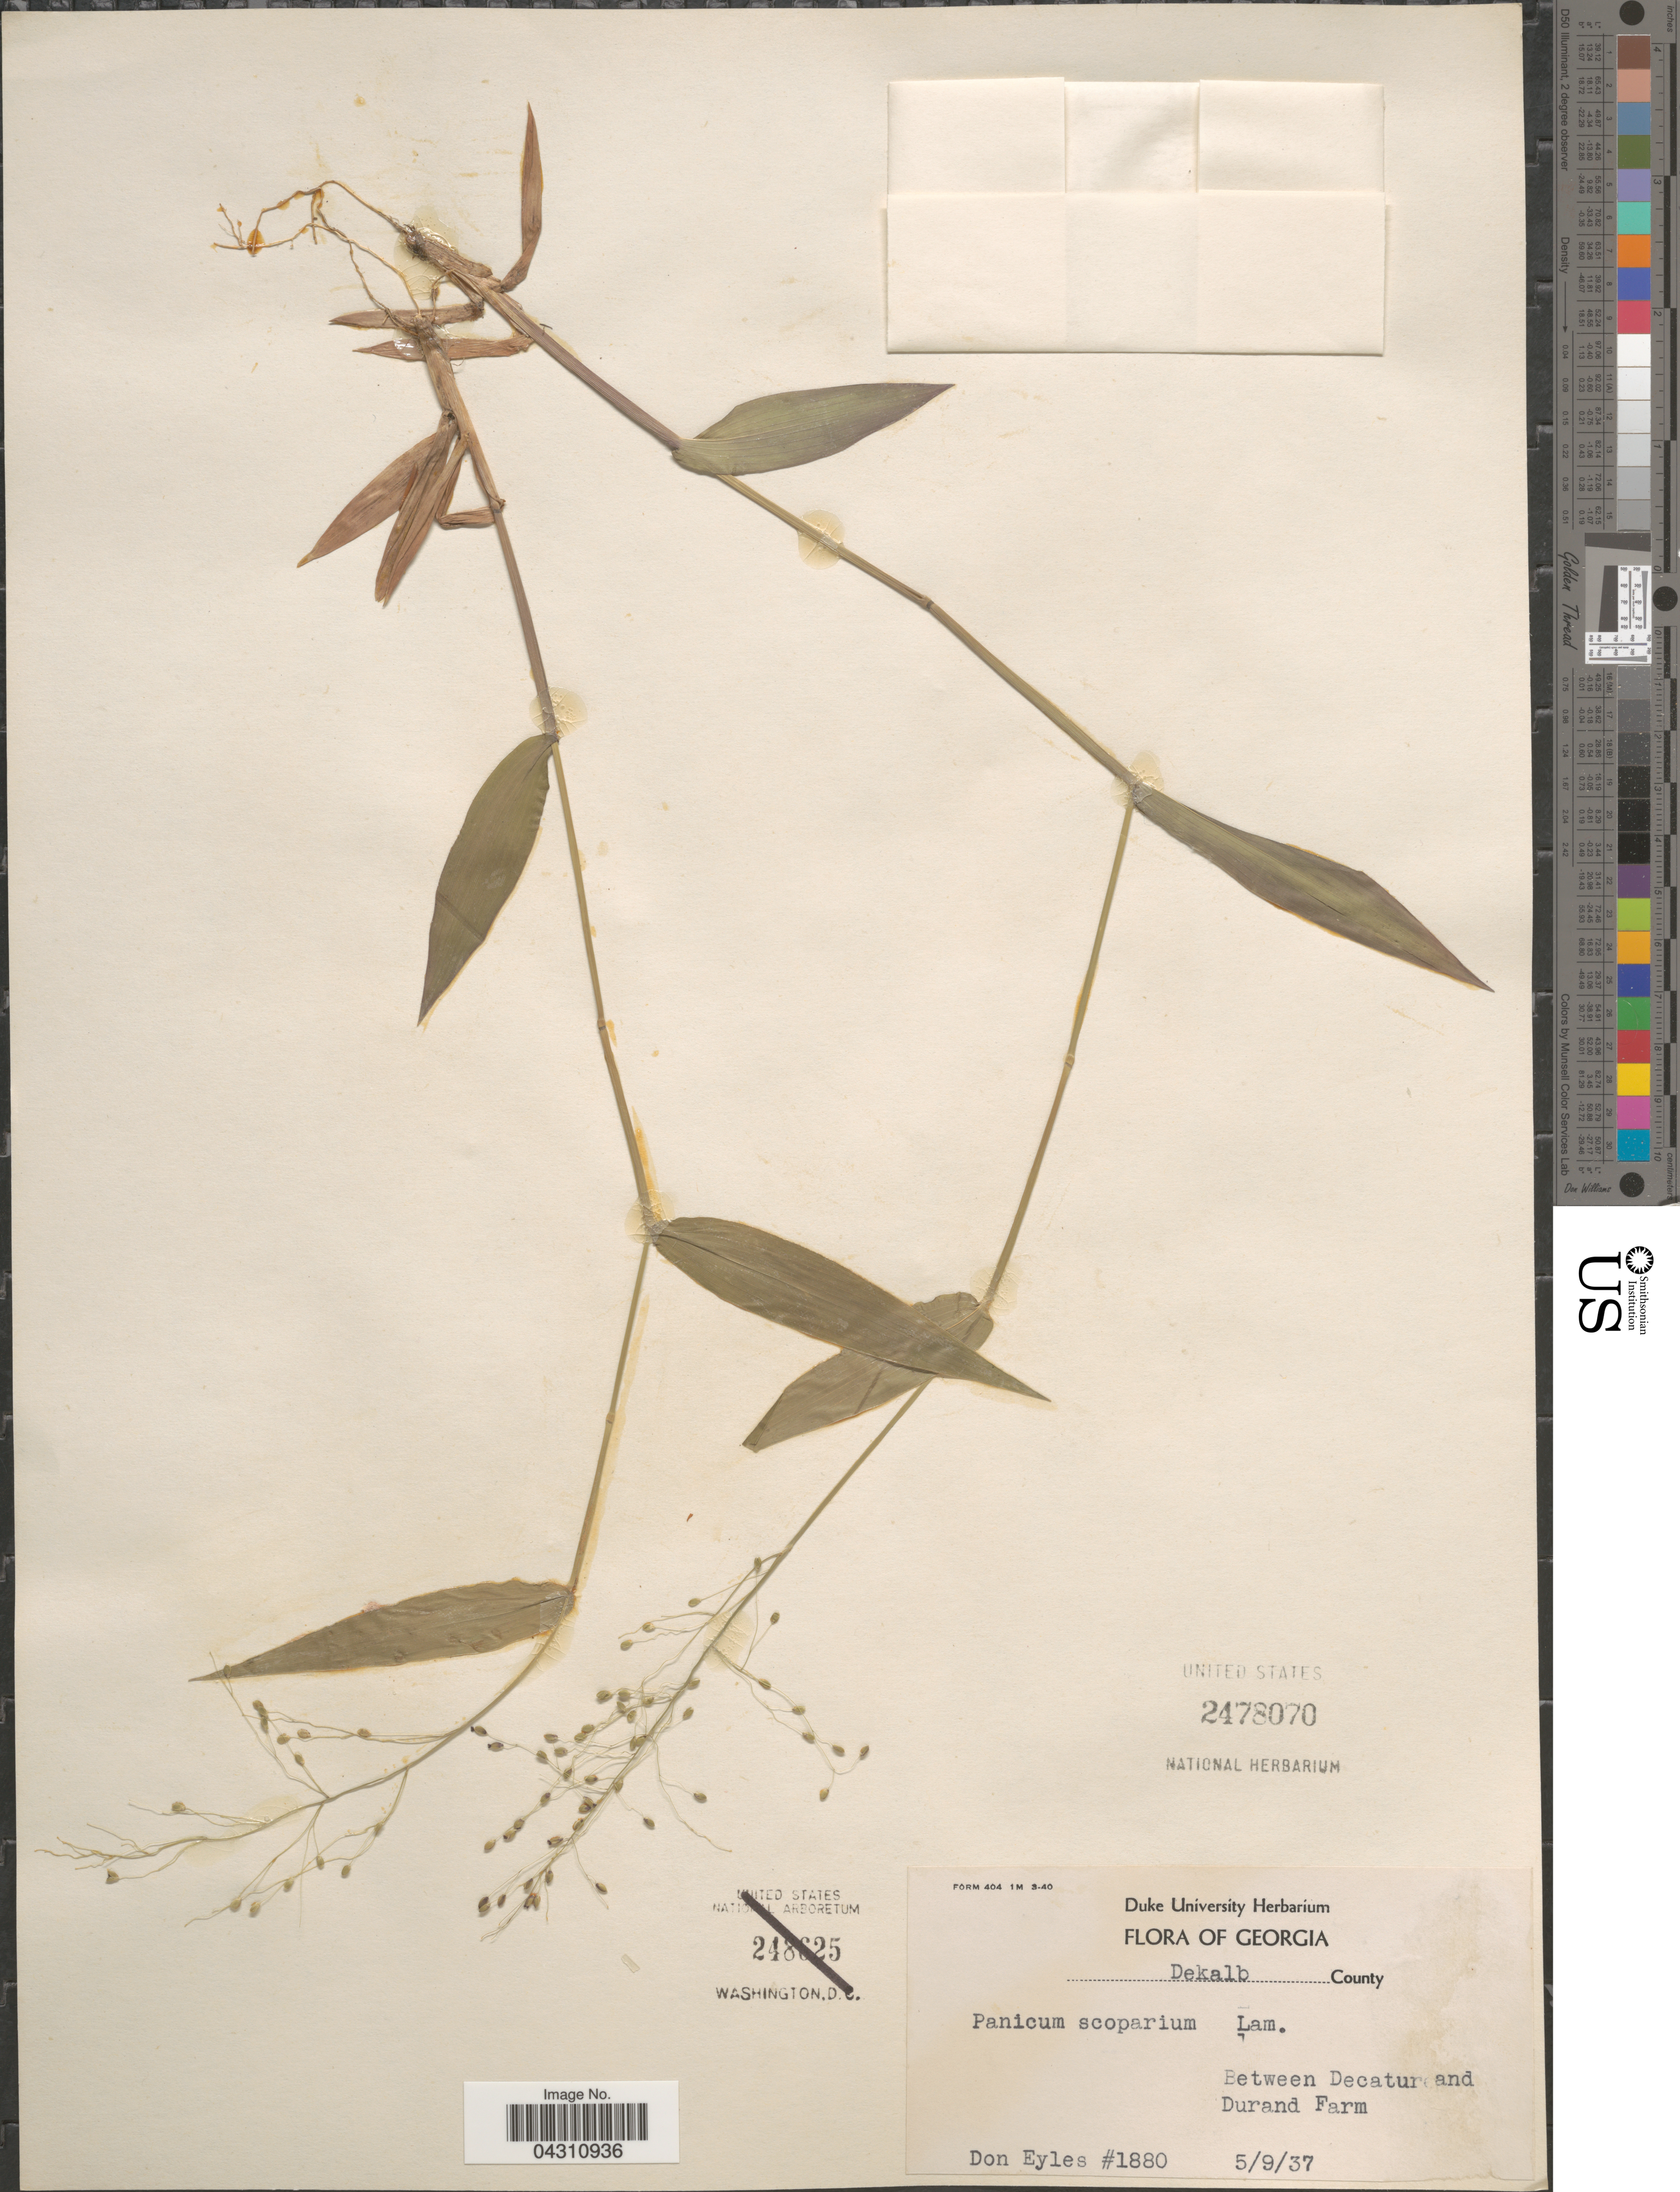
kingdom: Plantae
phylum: Tracheophyta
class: Liliopsida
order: Poales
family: Poaceae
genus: Dichanthelium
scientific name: Dichanthelium scoparium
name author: (Lam.) Gould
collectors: D. Eyles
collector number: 1880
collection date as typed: Transcribed d/m/y: 9/5/37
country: United States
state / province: Georgia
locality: DeKalb County. Between Decatur and Durand Farm.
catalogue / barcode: US 2478070